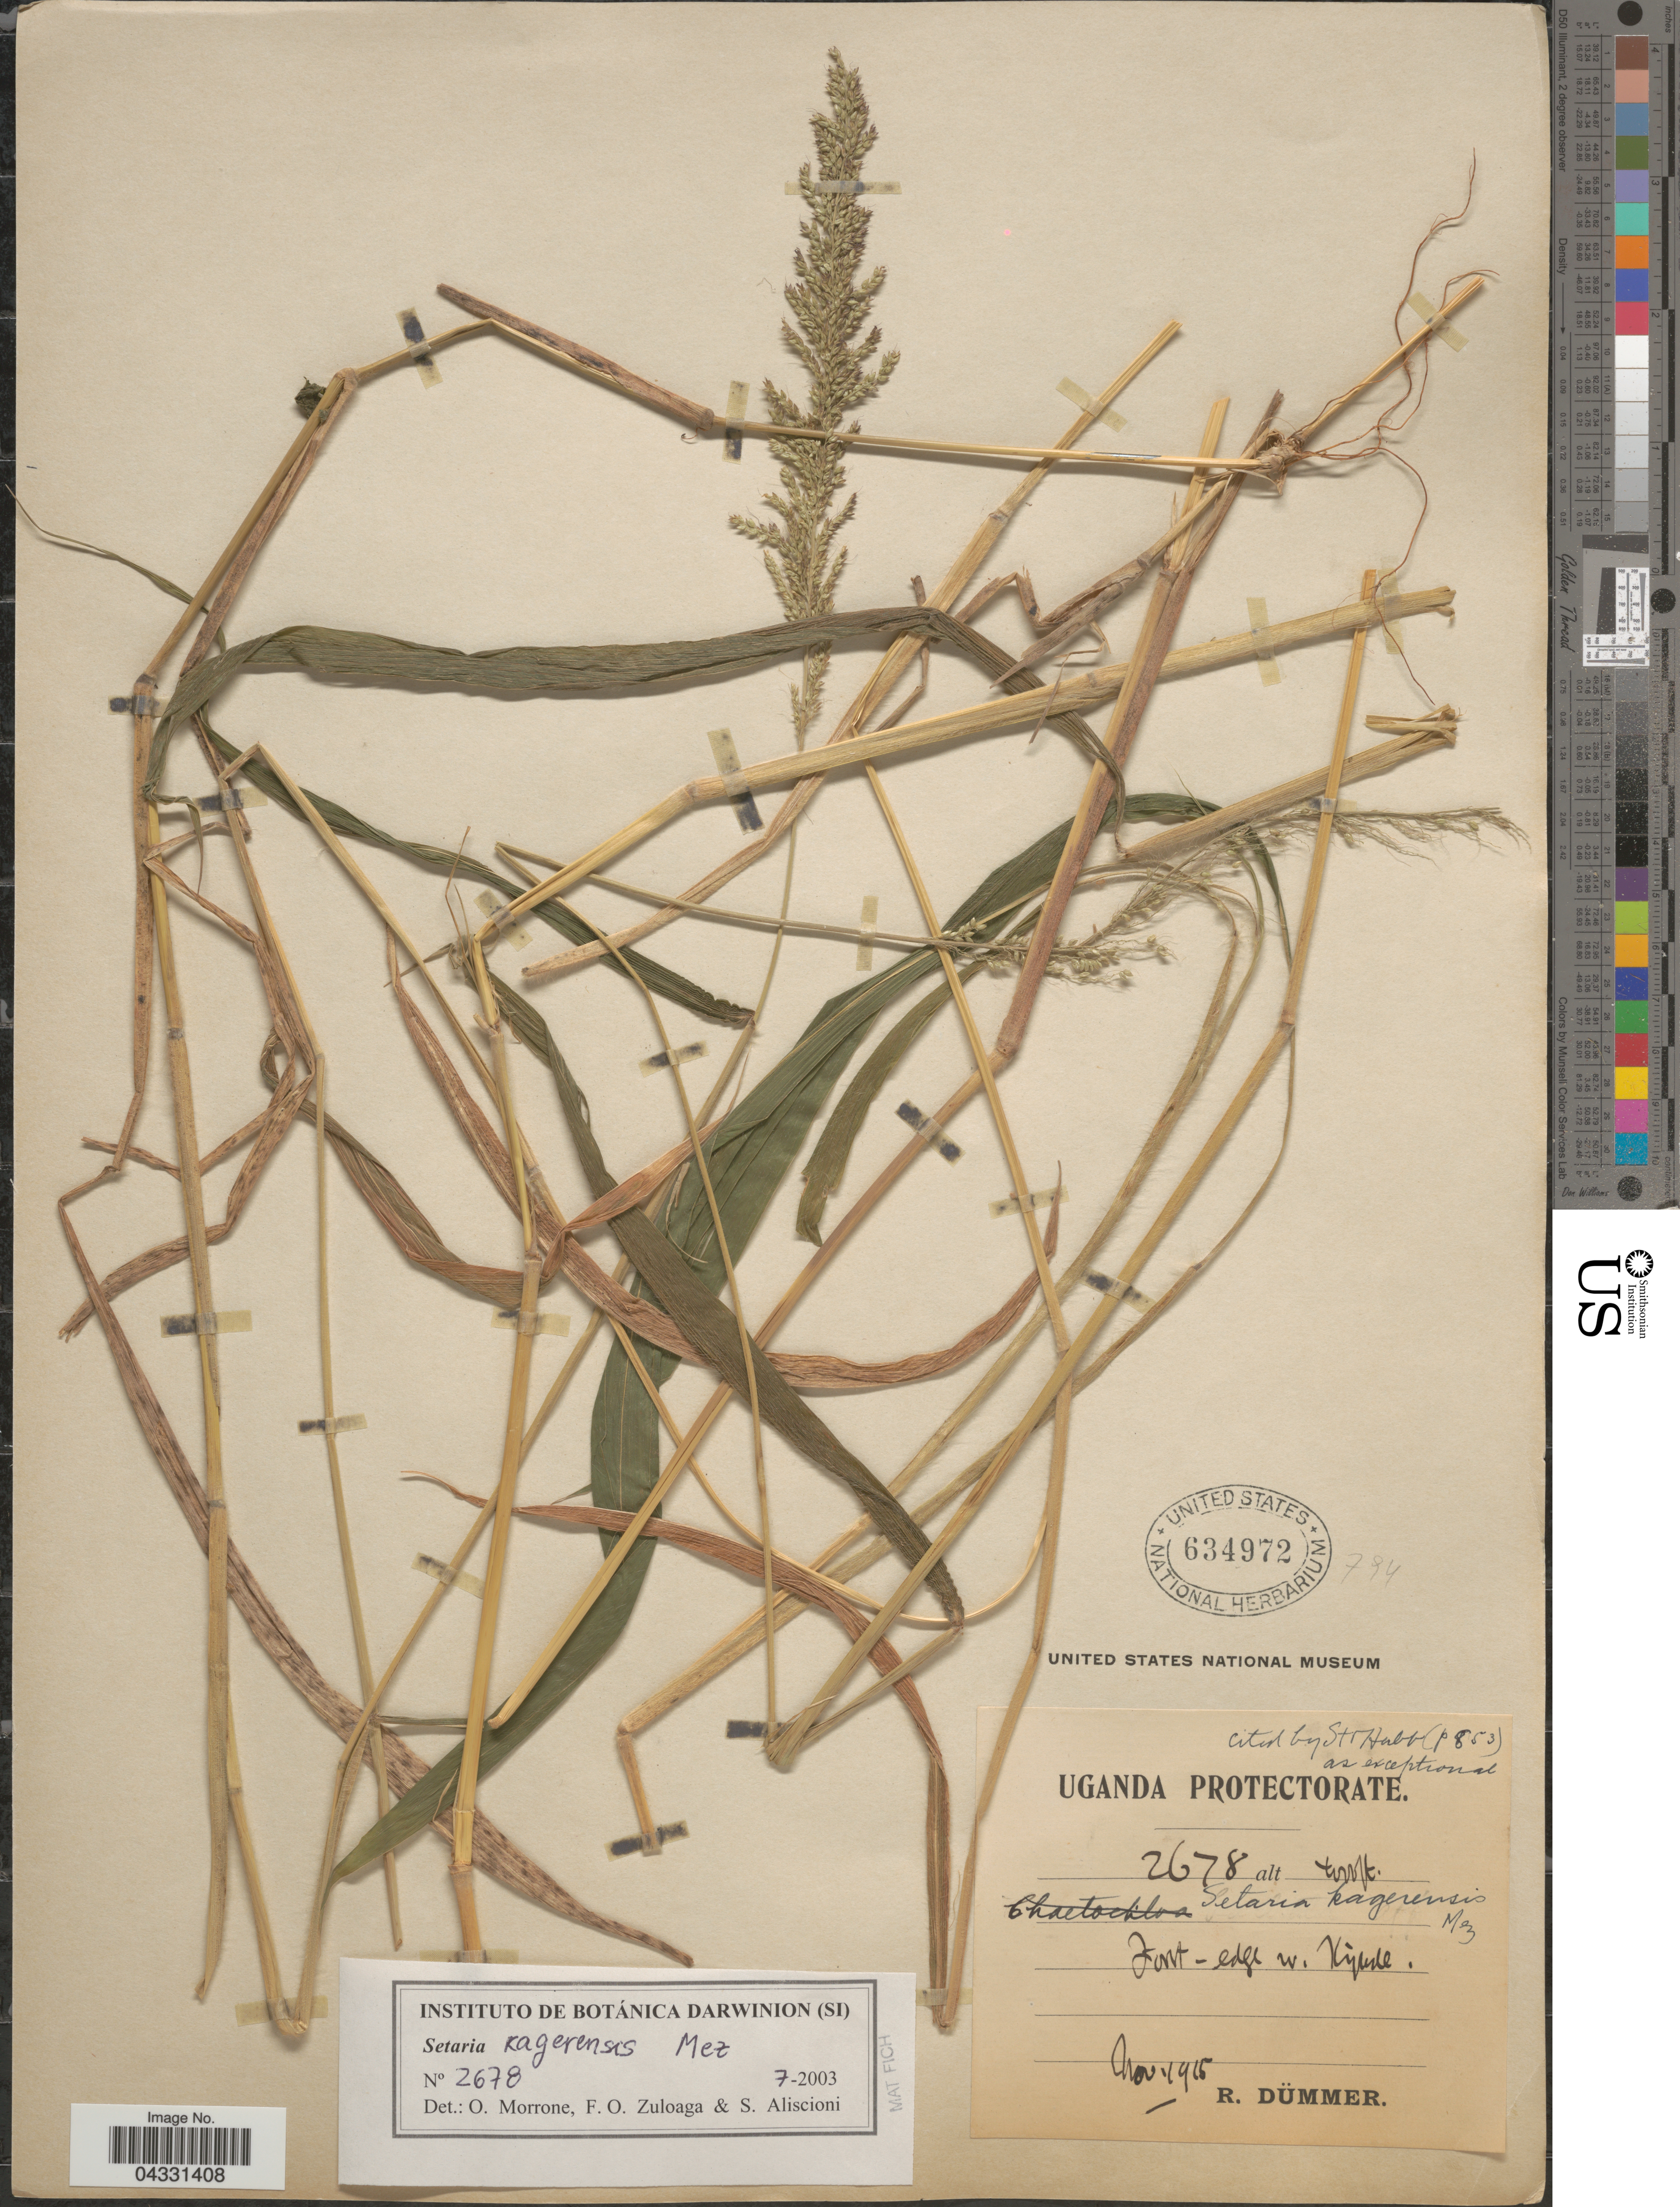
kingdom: Plantae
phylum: Tracheophyta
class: Liliopsida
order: Poales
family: Poaceae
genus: Setaria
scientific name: Setaria kagerensis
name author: Mez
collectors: R. A. Dümmer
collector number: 2678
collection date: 1915-11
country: Uganda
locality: Uganda Protectorate. Forest - edge nr. Kigude [interpreted].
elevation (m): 1219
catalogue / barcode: US 634972